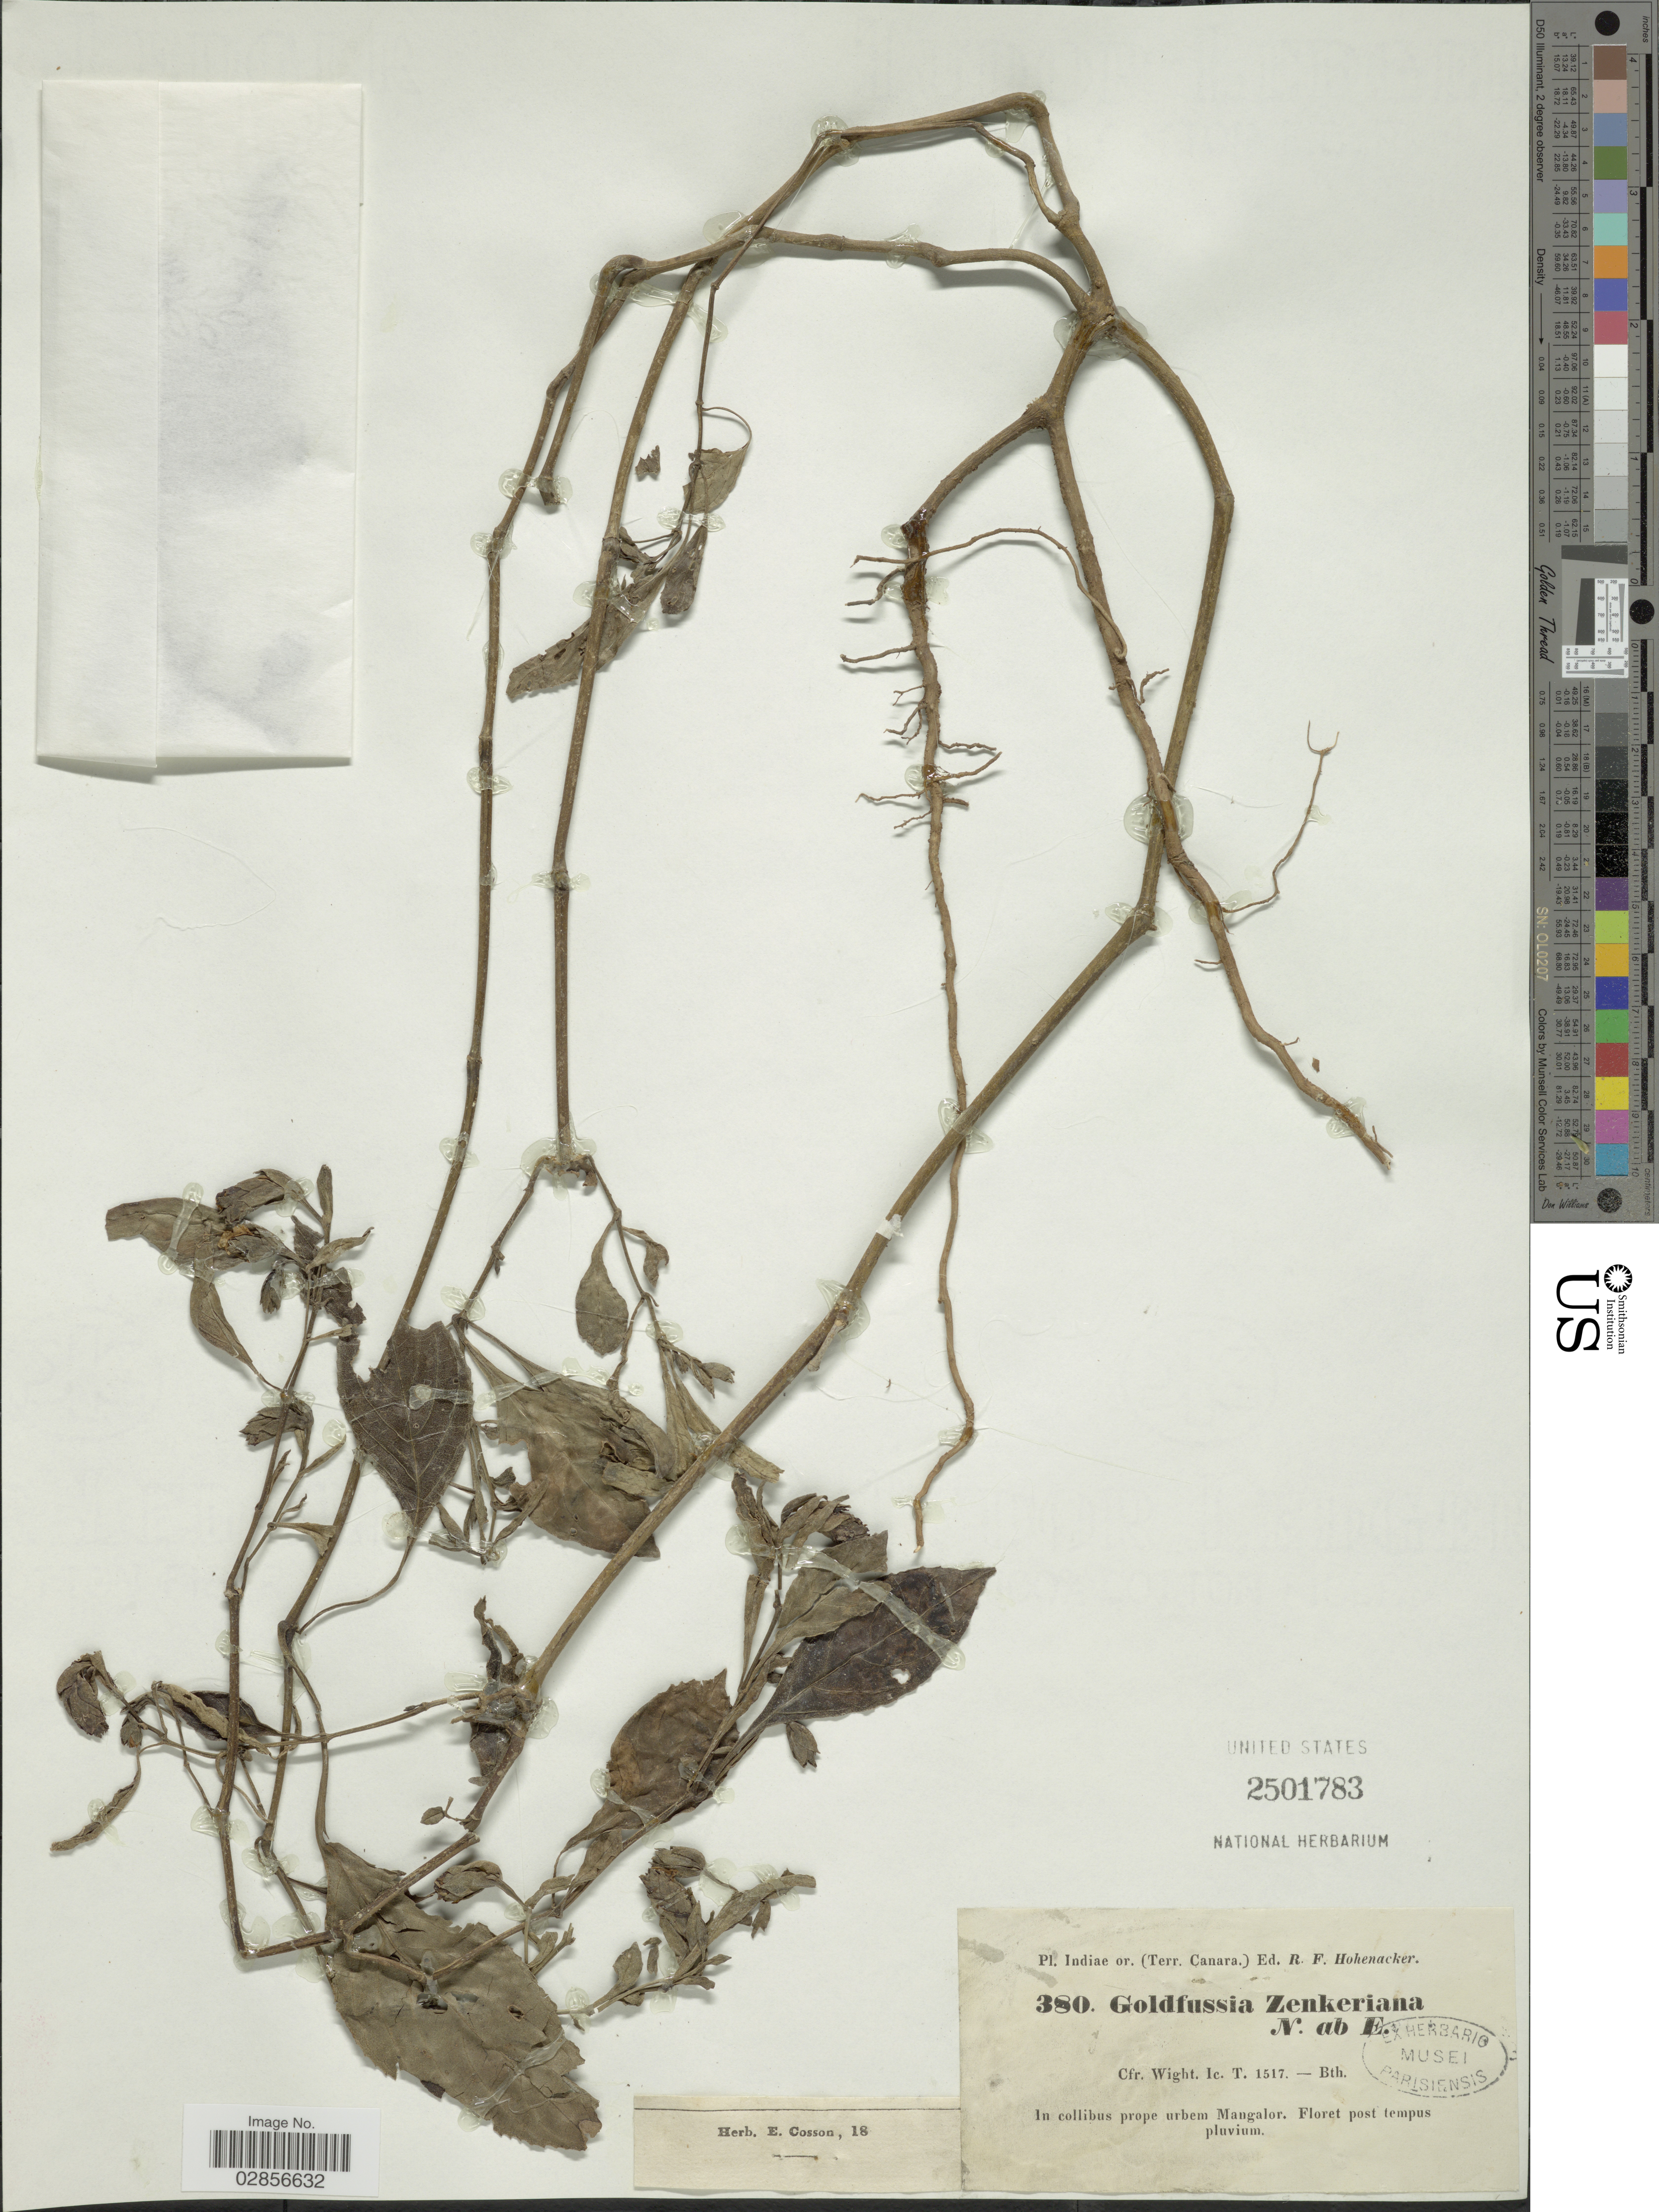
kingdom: Plantae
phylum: Tracheophyta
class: Magnoliopsida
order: Lamiales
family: Acanthaceae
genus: Strobilanthes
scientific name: Strobilanthes zenkeriana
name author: T. Anderson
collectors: R. F. Hohenacker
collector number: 380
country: India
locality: Indiae or. (Terr. Canara.), In collibus prope urbem Mangalor.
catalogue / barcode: US 2501783